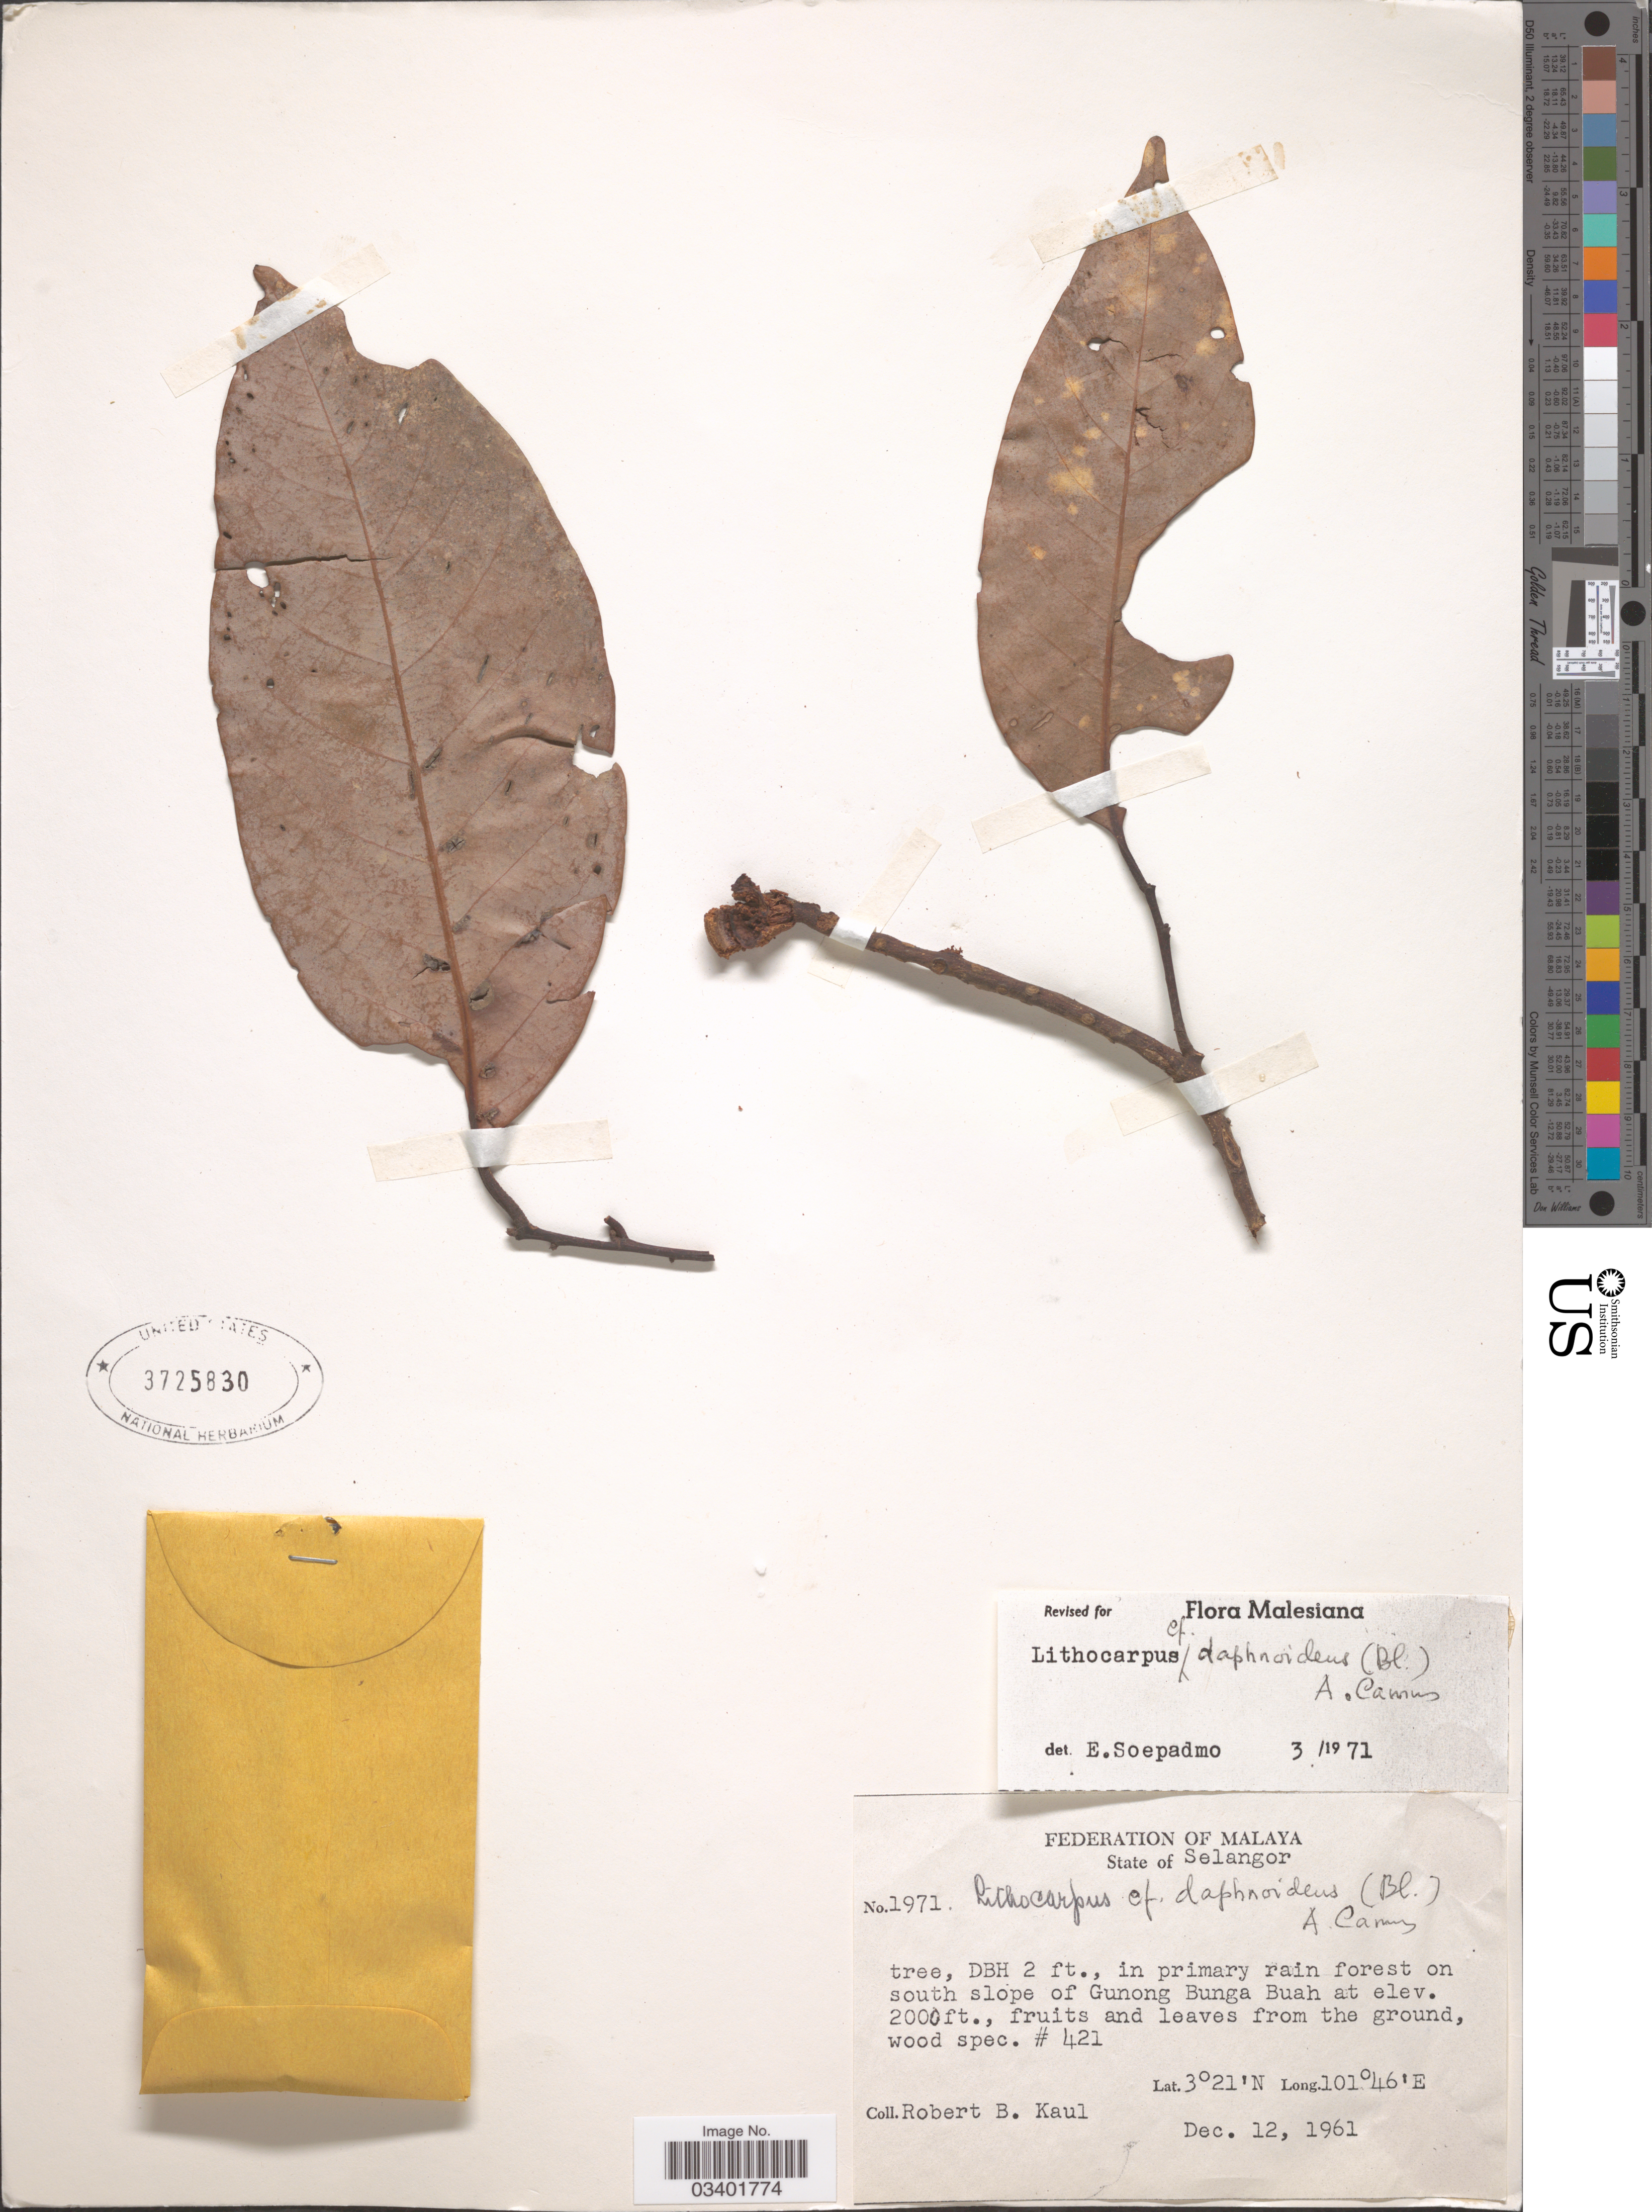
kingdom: Plantae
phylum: Tracheophyta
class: Magnoliopsida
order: Fagales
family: Fagaceae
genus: Lithocarpus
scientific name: Lithocarpus daphnoideus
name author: (Blume) A. Camus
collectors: R. Kaul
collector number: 1971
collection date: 1961-12-12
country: Malaysia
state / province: Selangor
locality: Federation of Malaya, in primary rain forest on south slope of Gunong Bunga Buah.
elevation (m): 610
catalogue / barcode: US 3725830